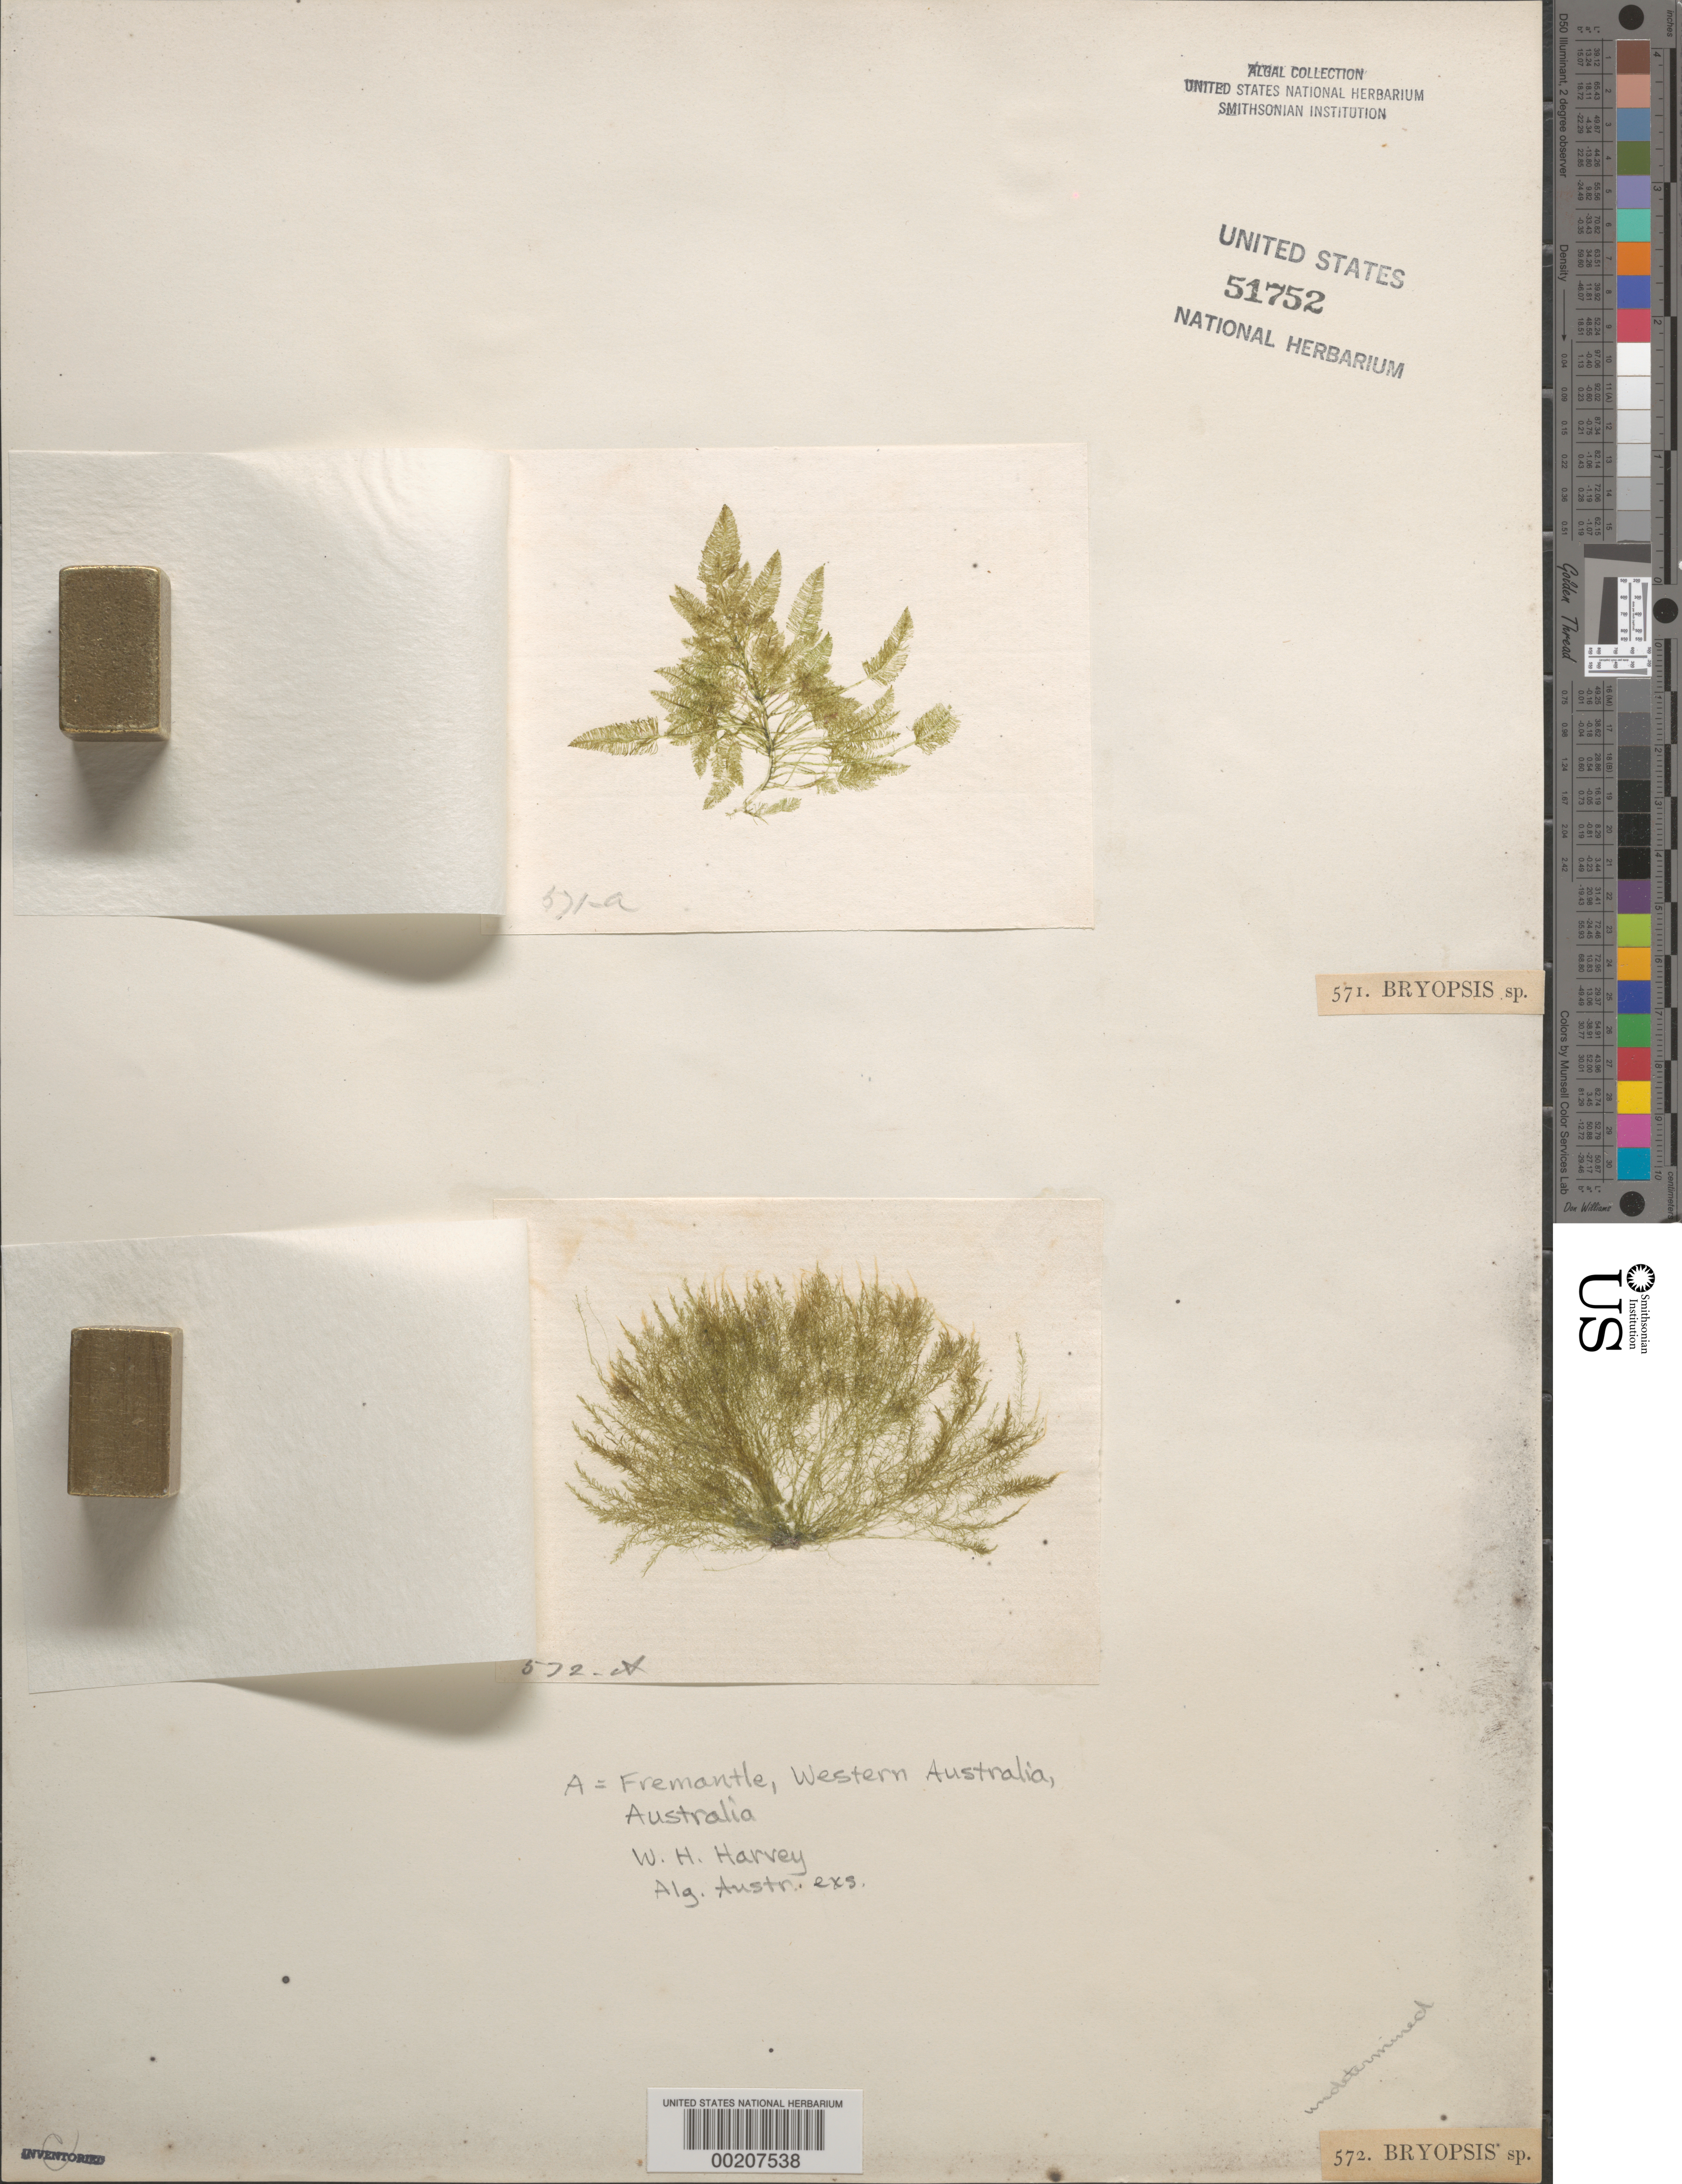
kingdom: Plantae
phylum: Chlorophyta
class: Ulvophyceae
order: Bryopsidales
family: Bryopsidaceae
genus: Bryopsis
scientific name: Bryopsis sp.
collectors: W. Harvey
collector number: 571 & 572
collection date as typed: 1854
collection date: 1854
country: Australia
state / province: Western Australia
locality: Fremantle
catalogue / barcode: US 51752